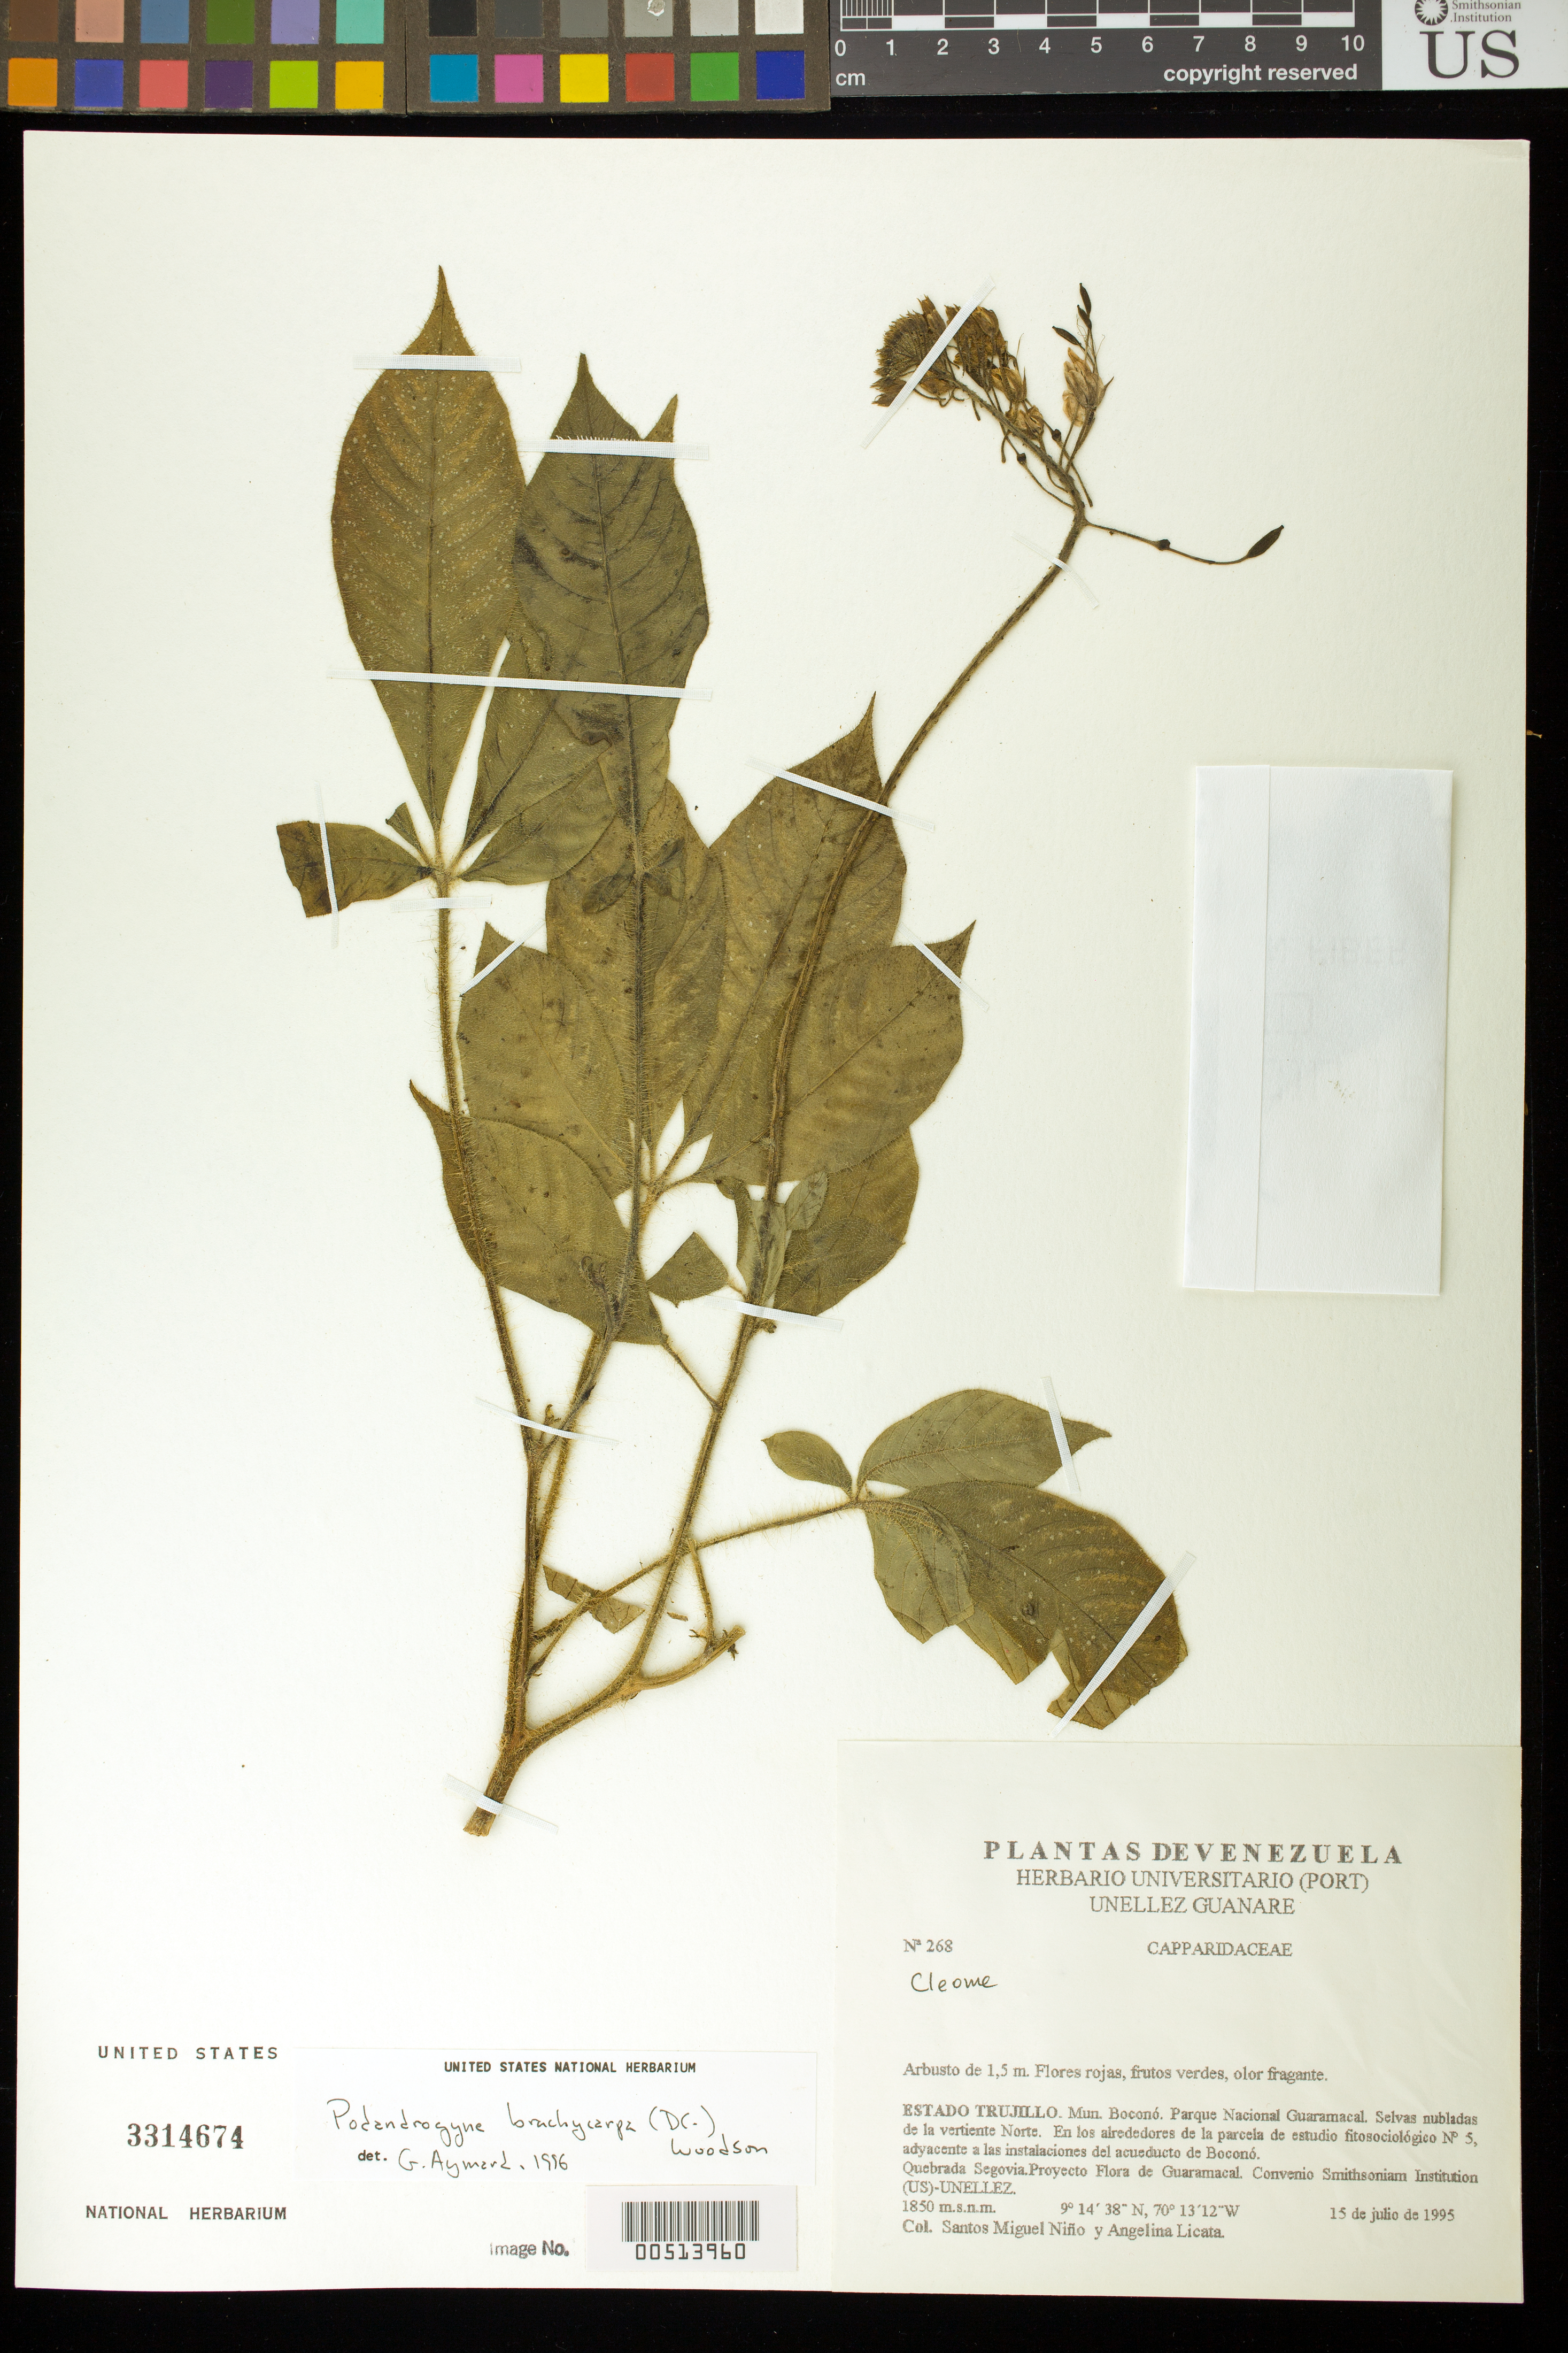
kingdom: Plantae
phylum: Tracheophyta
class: Magnoliopsida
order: Brassicales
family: Cleomaceae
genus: Podandrogyne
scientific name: Podandrogyne brachycarpa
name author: (DC.) Woodson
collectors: S. M. Niño & A. Licata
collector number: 268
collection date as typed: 15 jul 1995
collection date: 1995-07-15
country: Venezuela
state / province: Trujillo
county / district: Boconó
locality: Parque Nacional Guaramacal, vertiente N, adyacente a las instalaciones del acueducto de Boconó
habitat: Selva nubladas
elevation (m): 1850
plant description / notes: PORT, US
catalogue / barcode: US 3314674